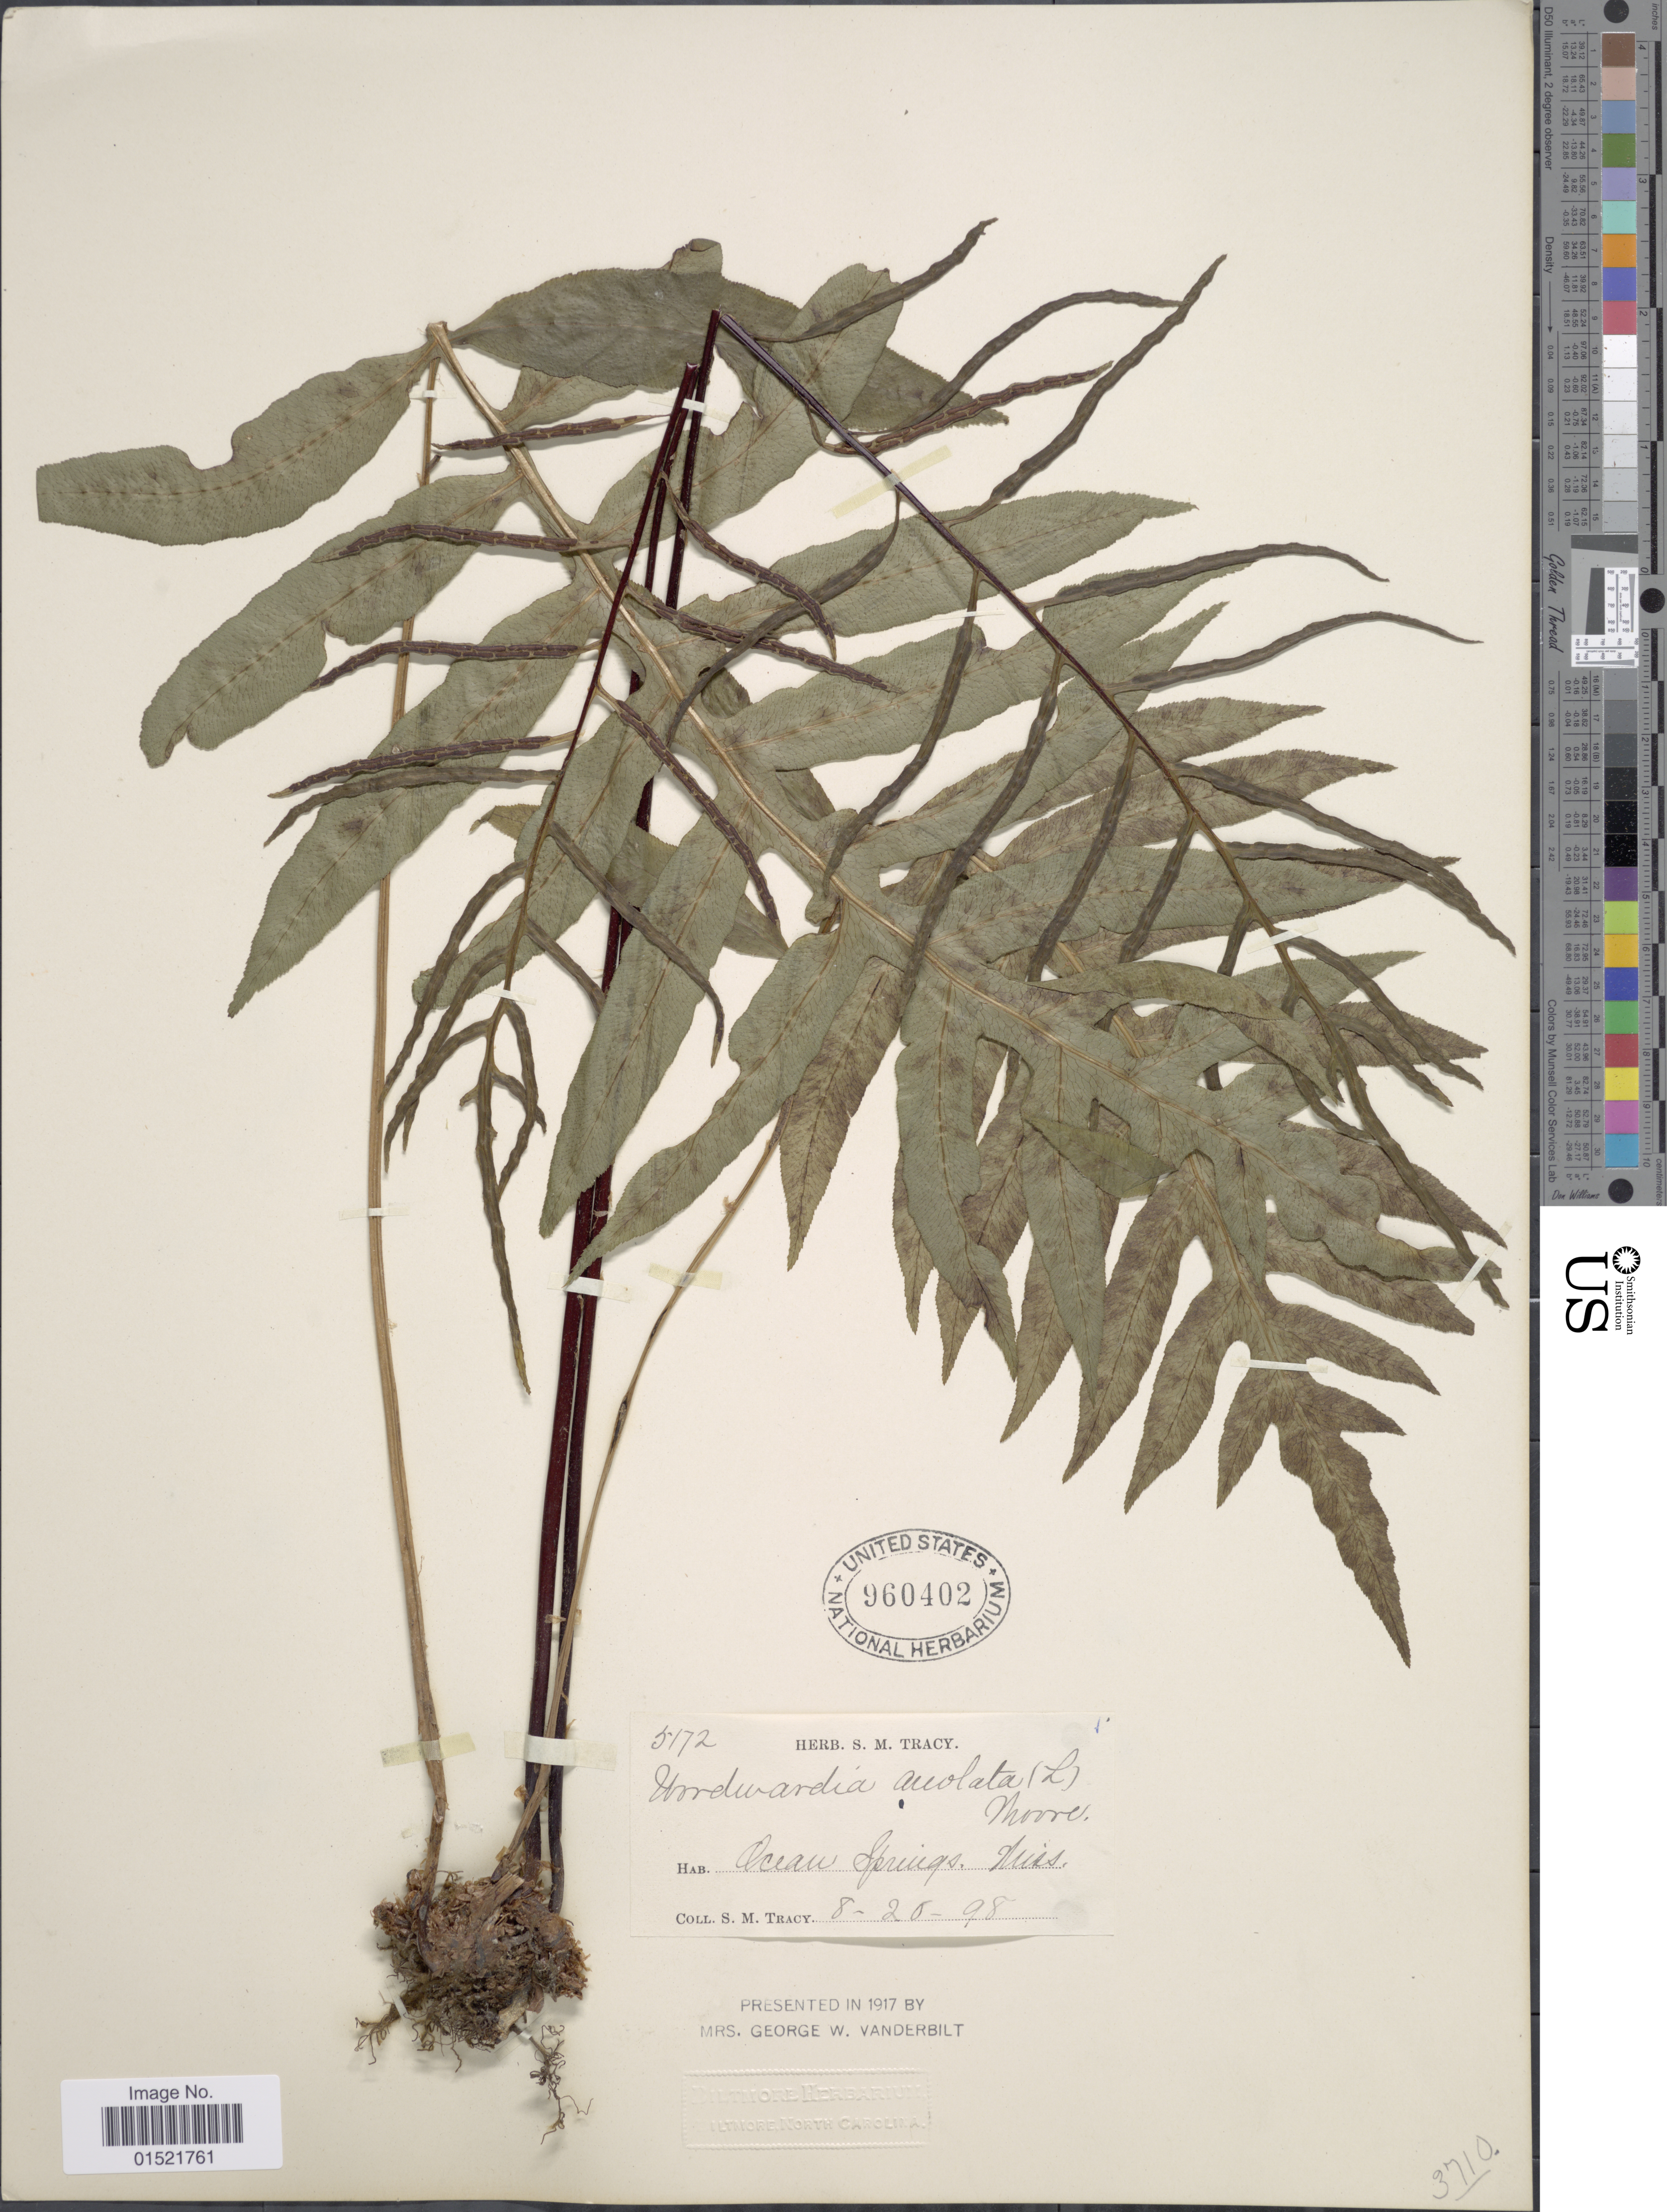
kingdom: Plantae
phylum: Tracheophyta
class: Polypodiopsida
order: Polypodiales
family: Blechnaceae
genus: Woodwardia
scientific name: Woodwardia areolata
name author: (L.) T. Moore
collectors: S. M. Tracy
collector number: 5172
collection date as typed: Transcribed d/m/y: 20/8/98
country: United States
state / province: Mississippi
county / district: Jackson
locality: Ocean Springs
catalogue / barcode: US 960402